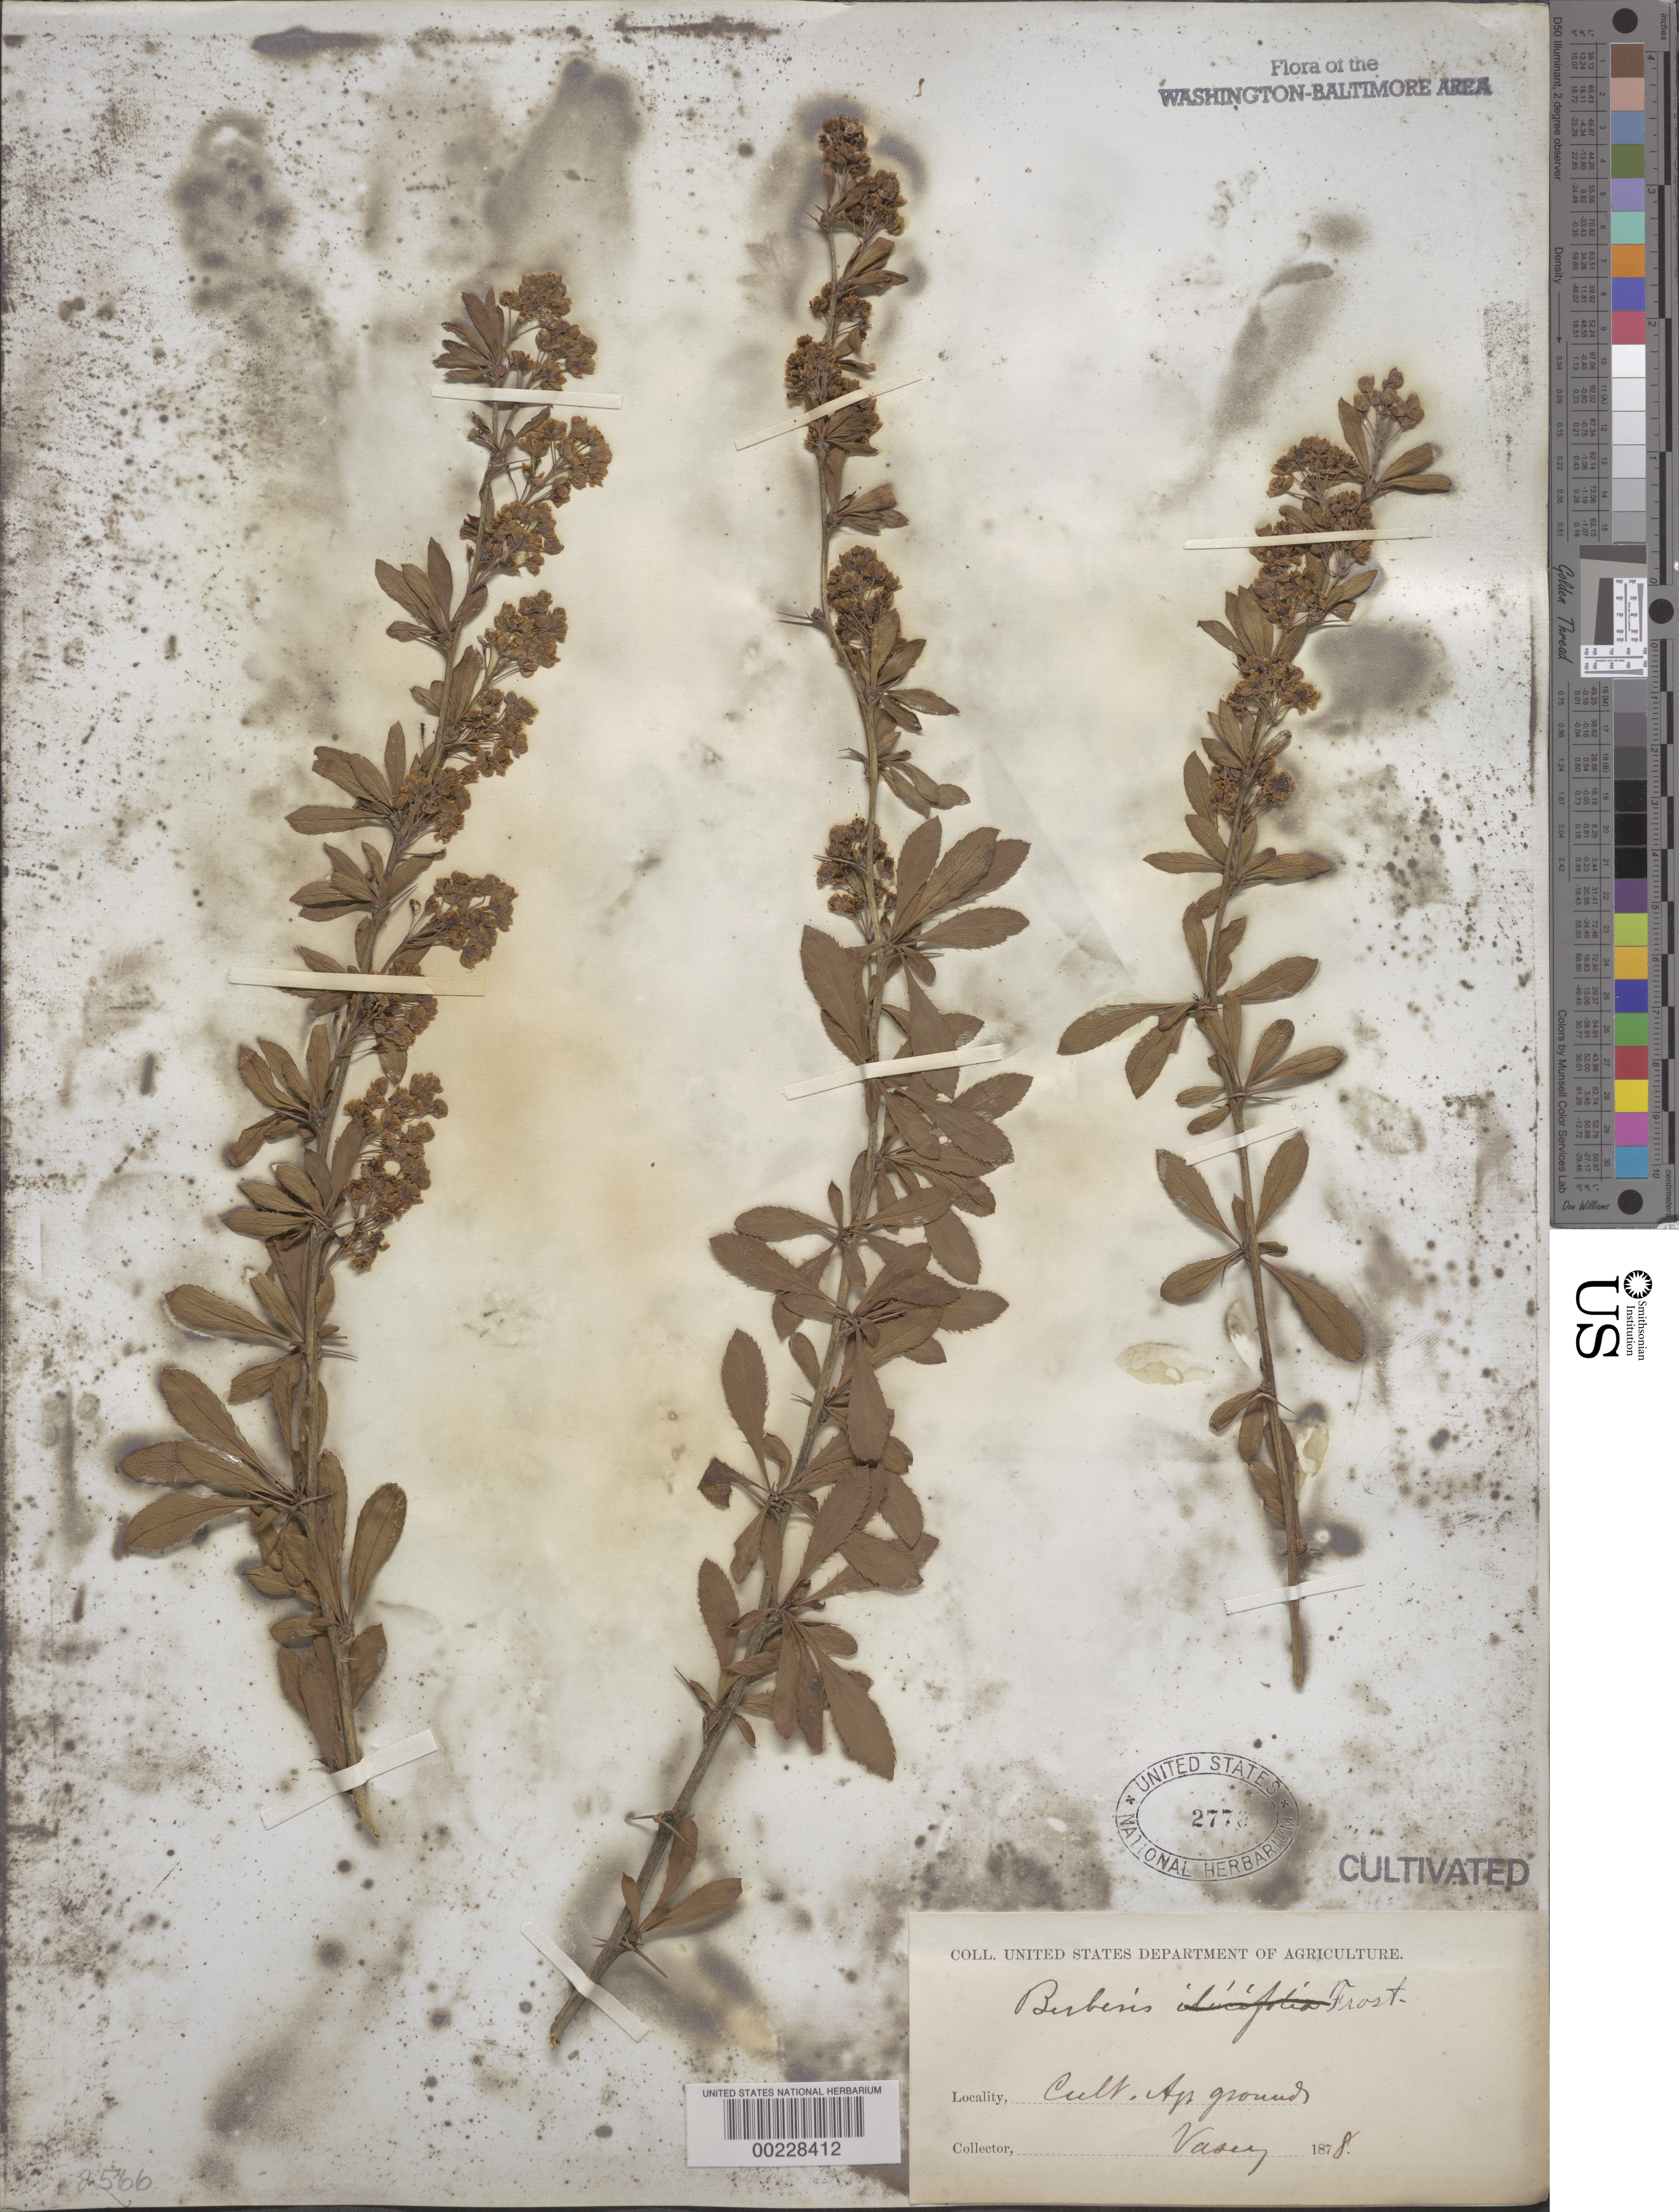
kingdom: Plantae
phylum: Tracheophyta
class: Magnoliopsida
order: Ranunculales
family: Berberidaceae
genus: Berberis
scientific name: Berberis sp.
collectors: G. R. Vasey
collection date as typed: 1878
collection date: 1878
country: United States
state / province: District of Columbia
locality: Agricultural grounds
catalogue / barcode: US 2770